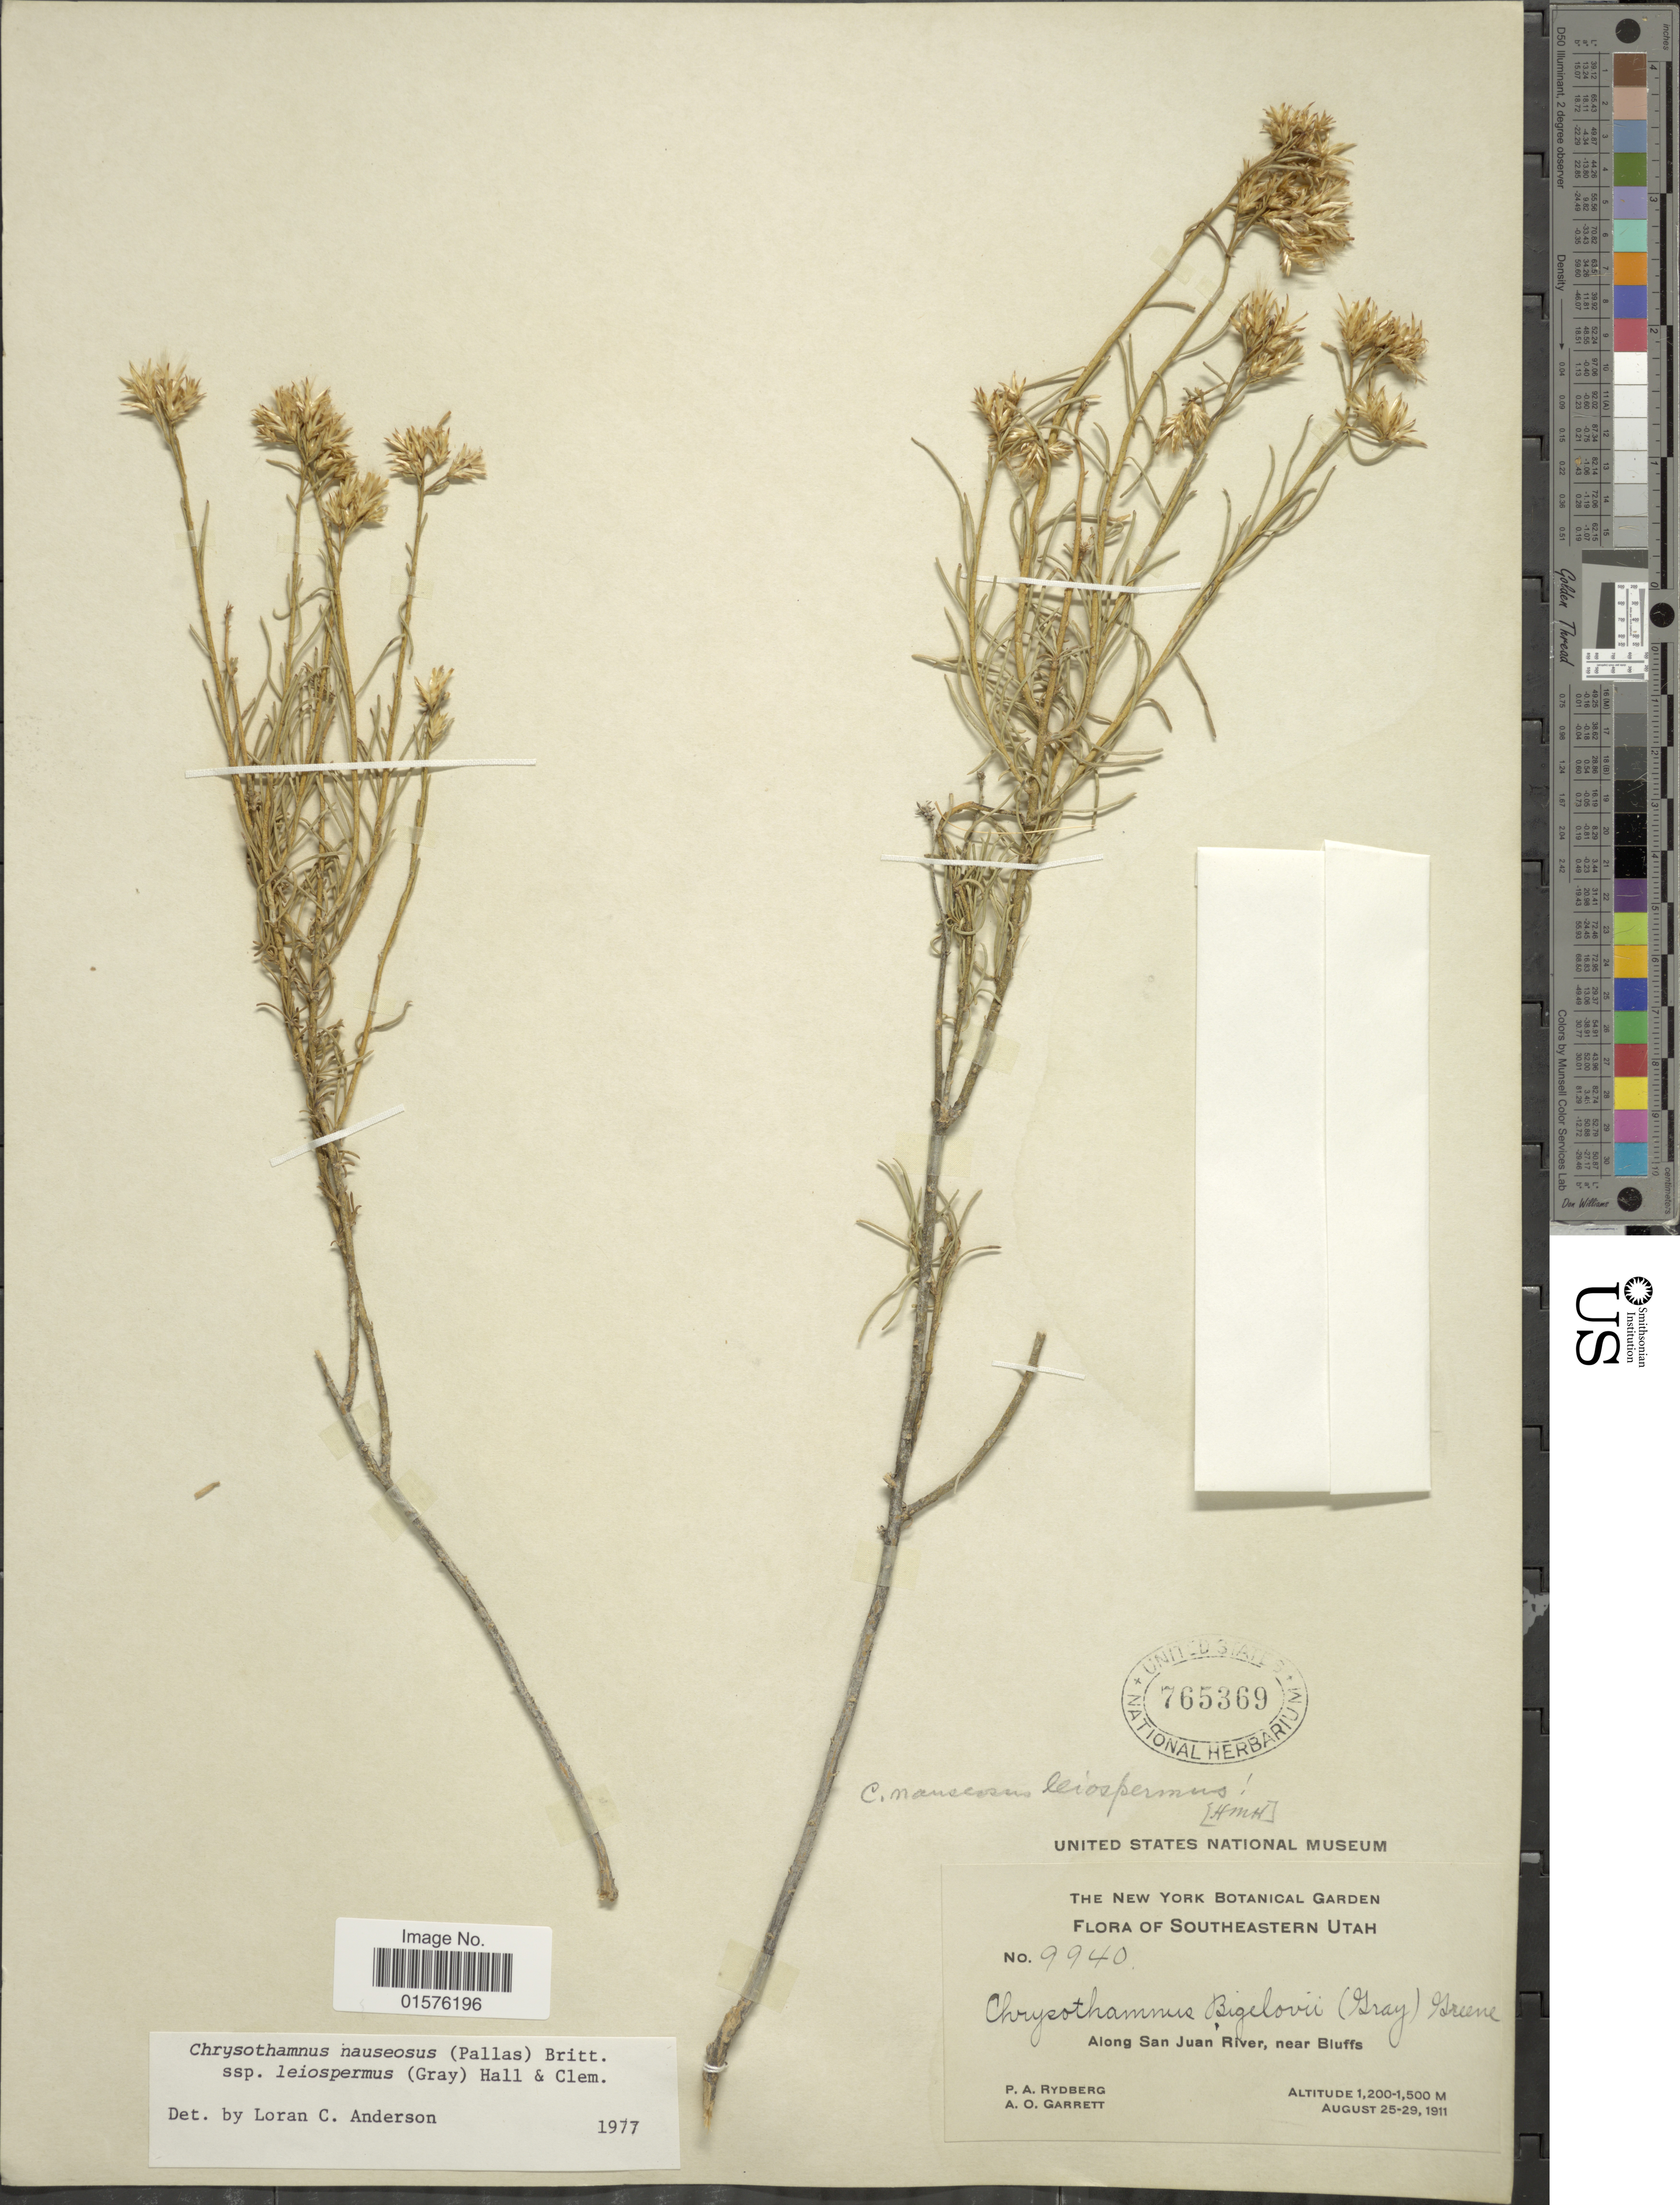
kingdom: Plantae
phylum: Tracheophyta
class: Magnoliopsida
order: Asterales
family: Asteraceae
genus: Ericameria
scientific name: Ericameria nauseosa var. leiosperma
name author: (A. Gray) G.L. Nesom & G.I. Baird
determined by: Urbatsch, Lowell E., Curator (LSU), Louisiana State University (UNITED STATES)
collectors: P. A. Rydberg & A. O. Garrett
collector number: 9940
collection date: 1911-08-25/1911-08-29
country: United States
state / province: Utah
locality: Southeastern Utah, along San Juan River, near Bluffs.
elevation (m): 1200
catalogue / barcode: US 765369